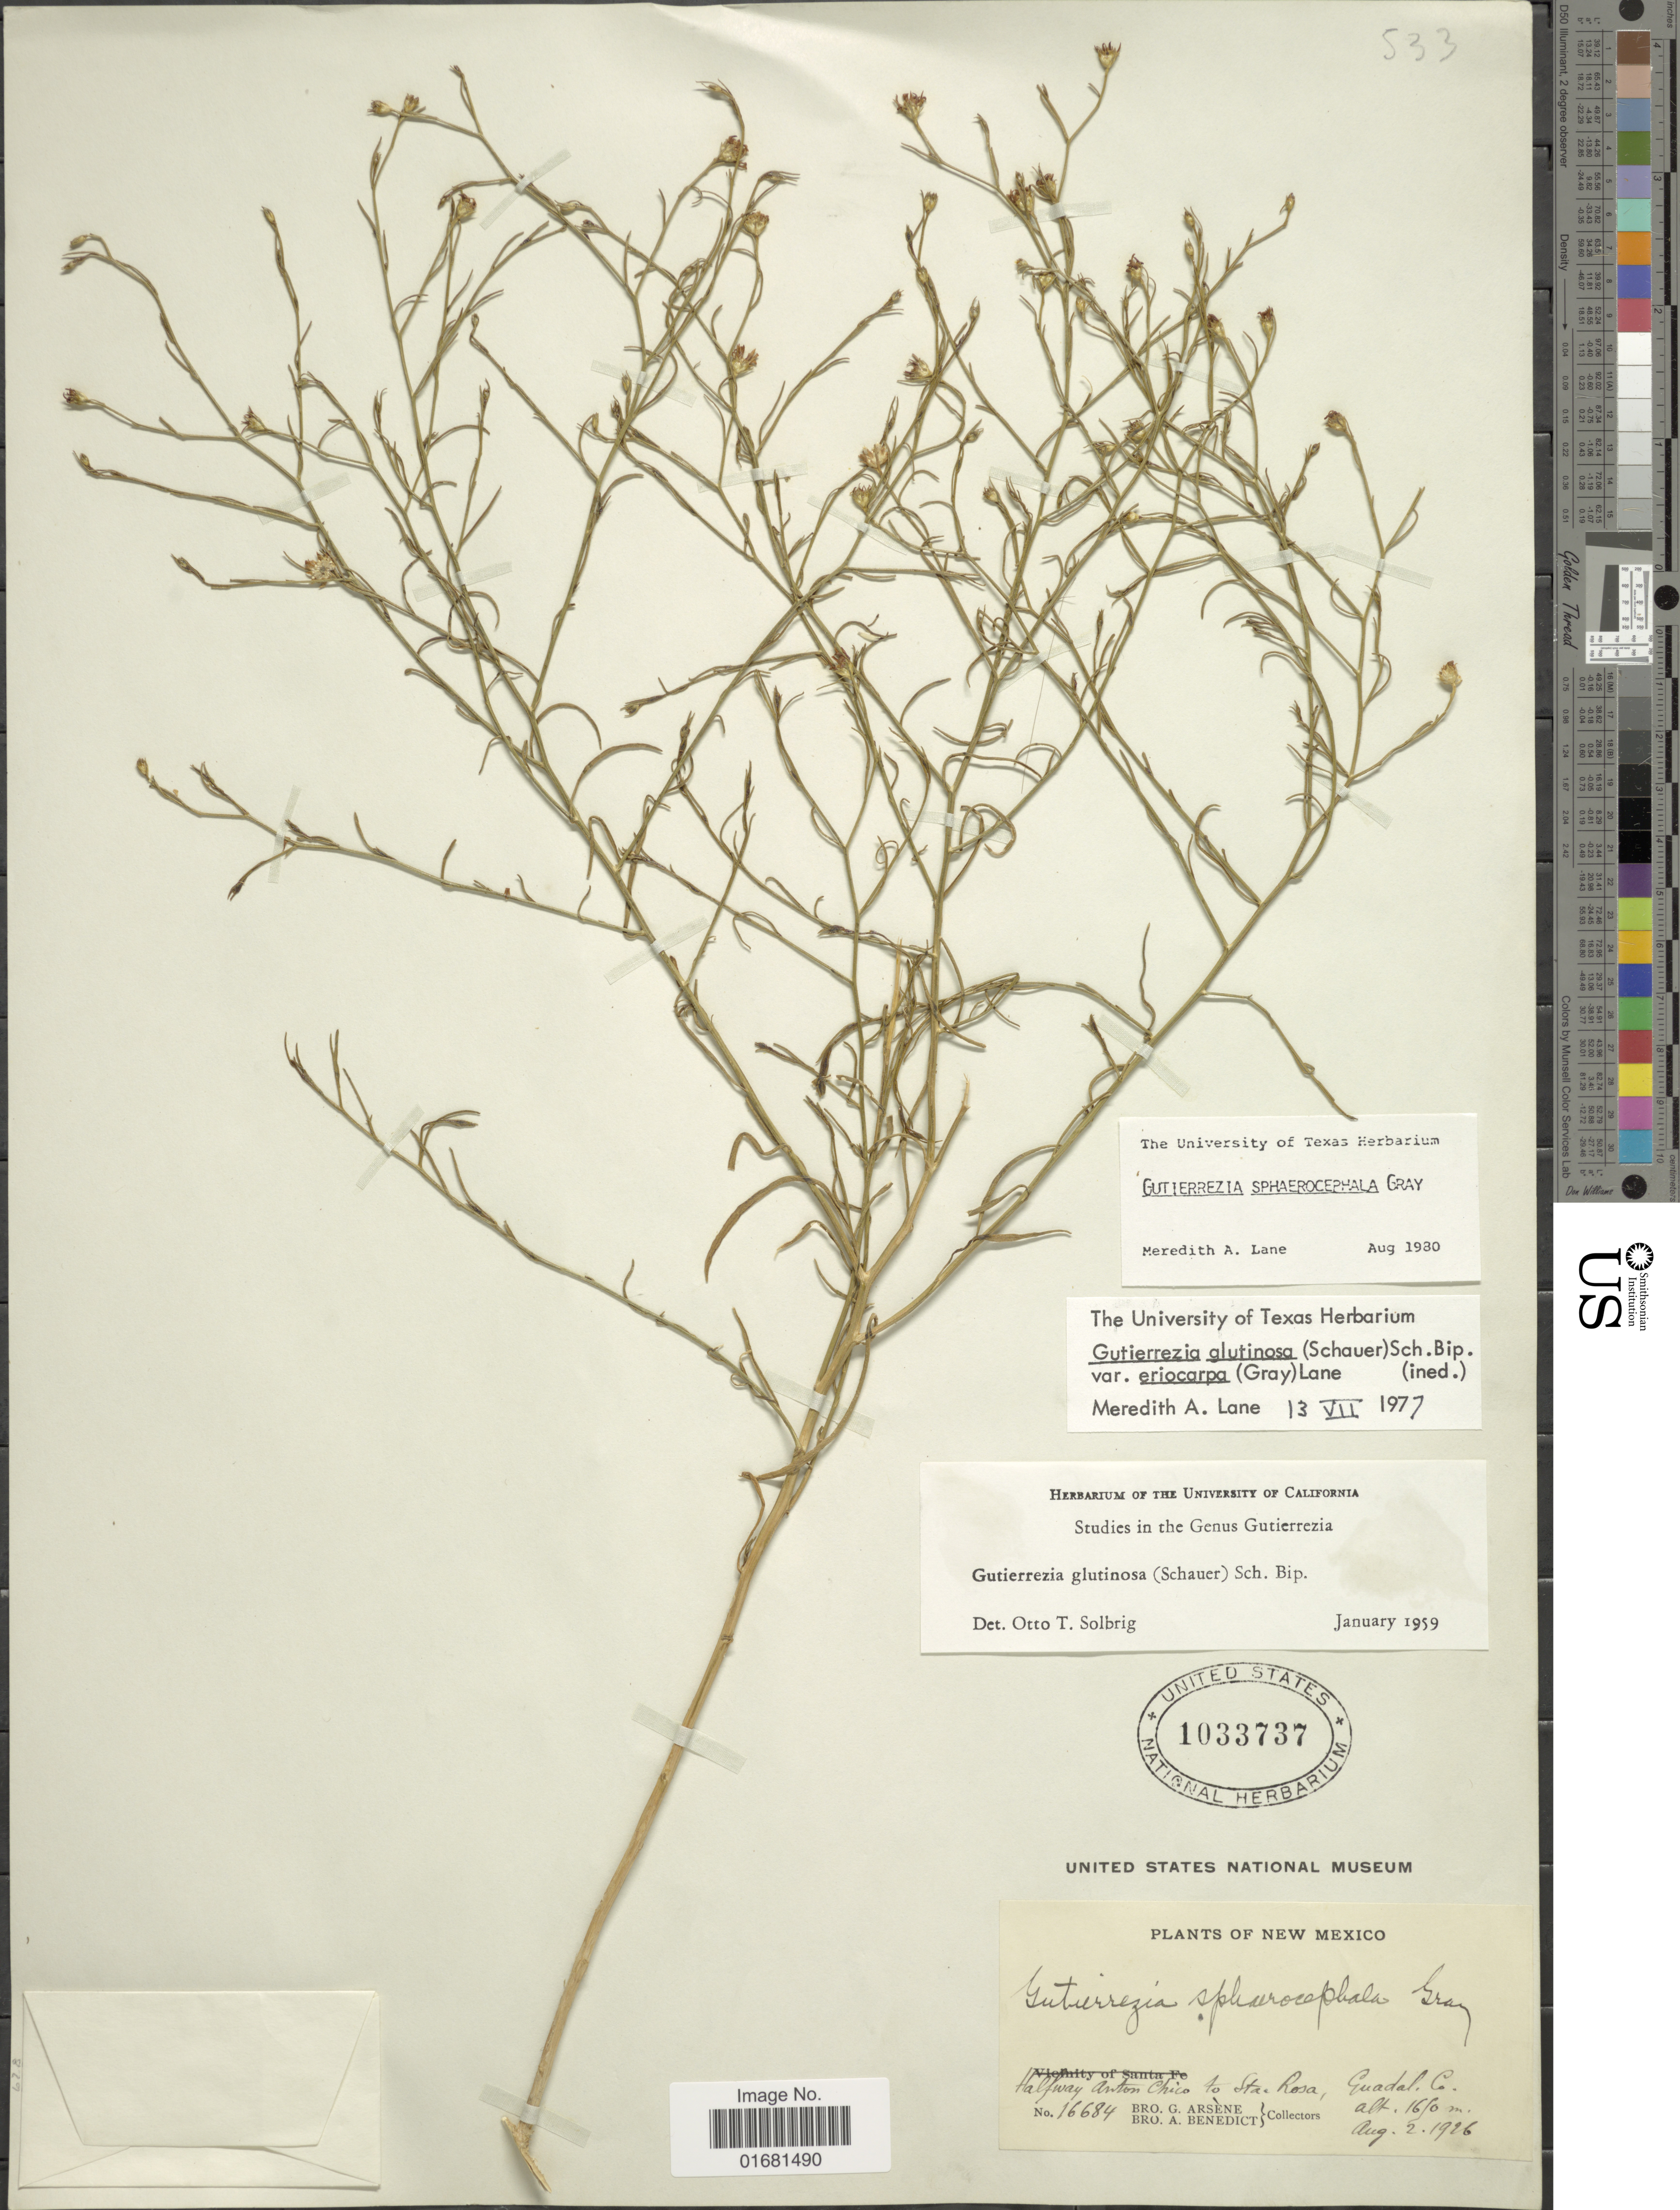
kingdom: Plantae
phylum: Tracheophyta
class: Magnoliopsida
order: Asterales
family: Asteraceae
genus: Gutierrezia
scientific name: Gutierrezia sphaerocephala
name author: A. Gray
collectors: Bro. G. Arsène & Bro. Benedict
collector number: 16684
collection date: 1926-08-02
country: United States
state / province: New Mexico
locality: New Mexico. Halfway Anton Chico to Sta. Rosa, Guadal Co.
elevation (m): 1970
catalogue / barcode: US 1033737